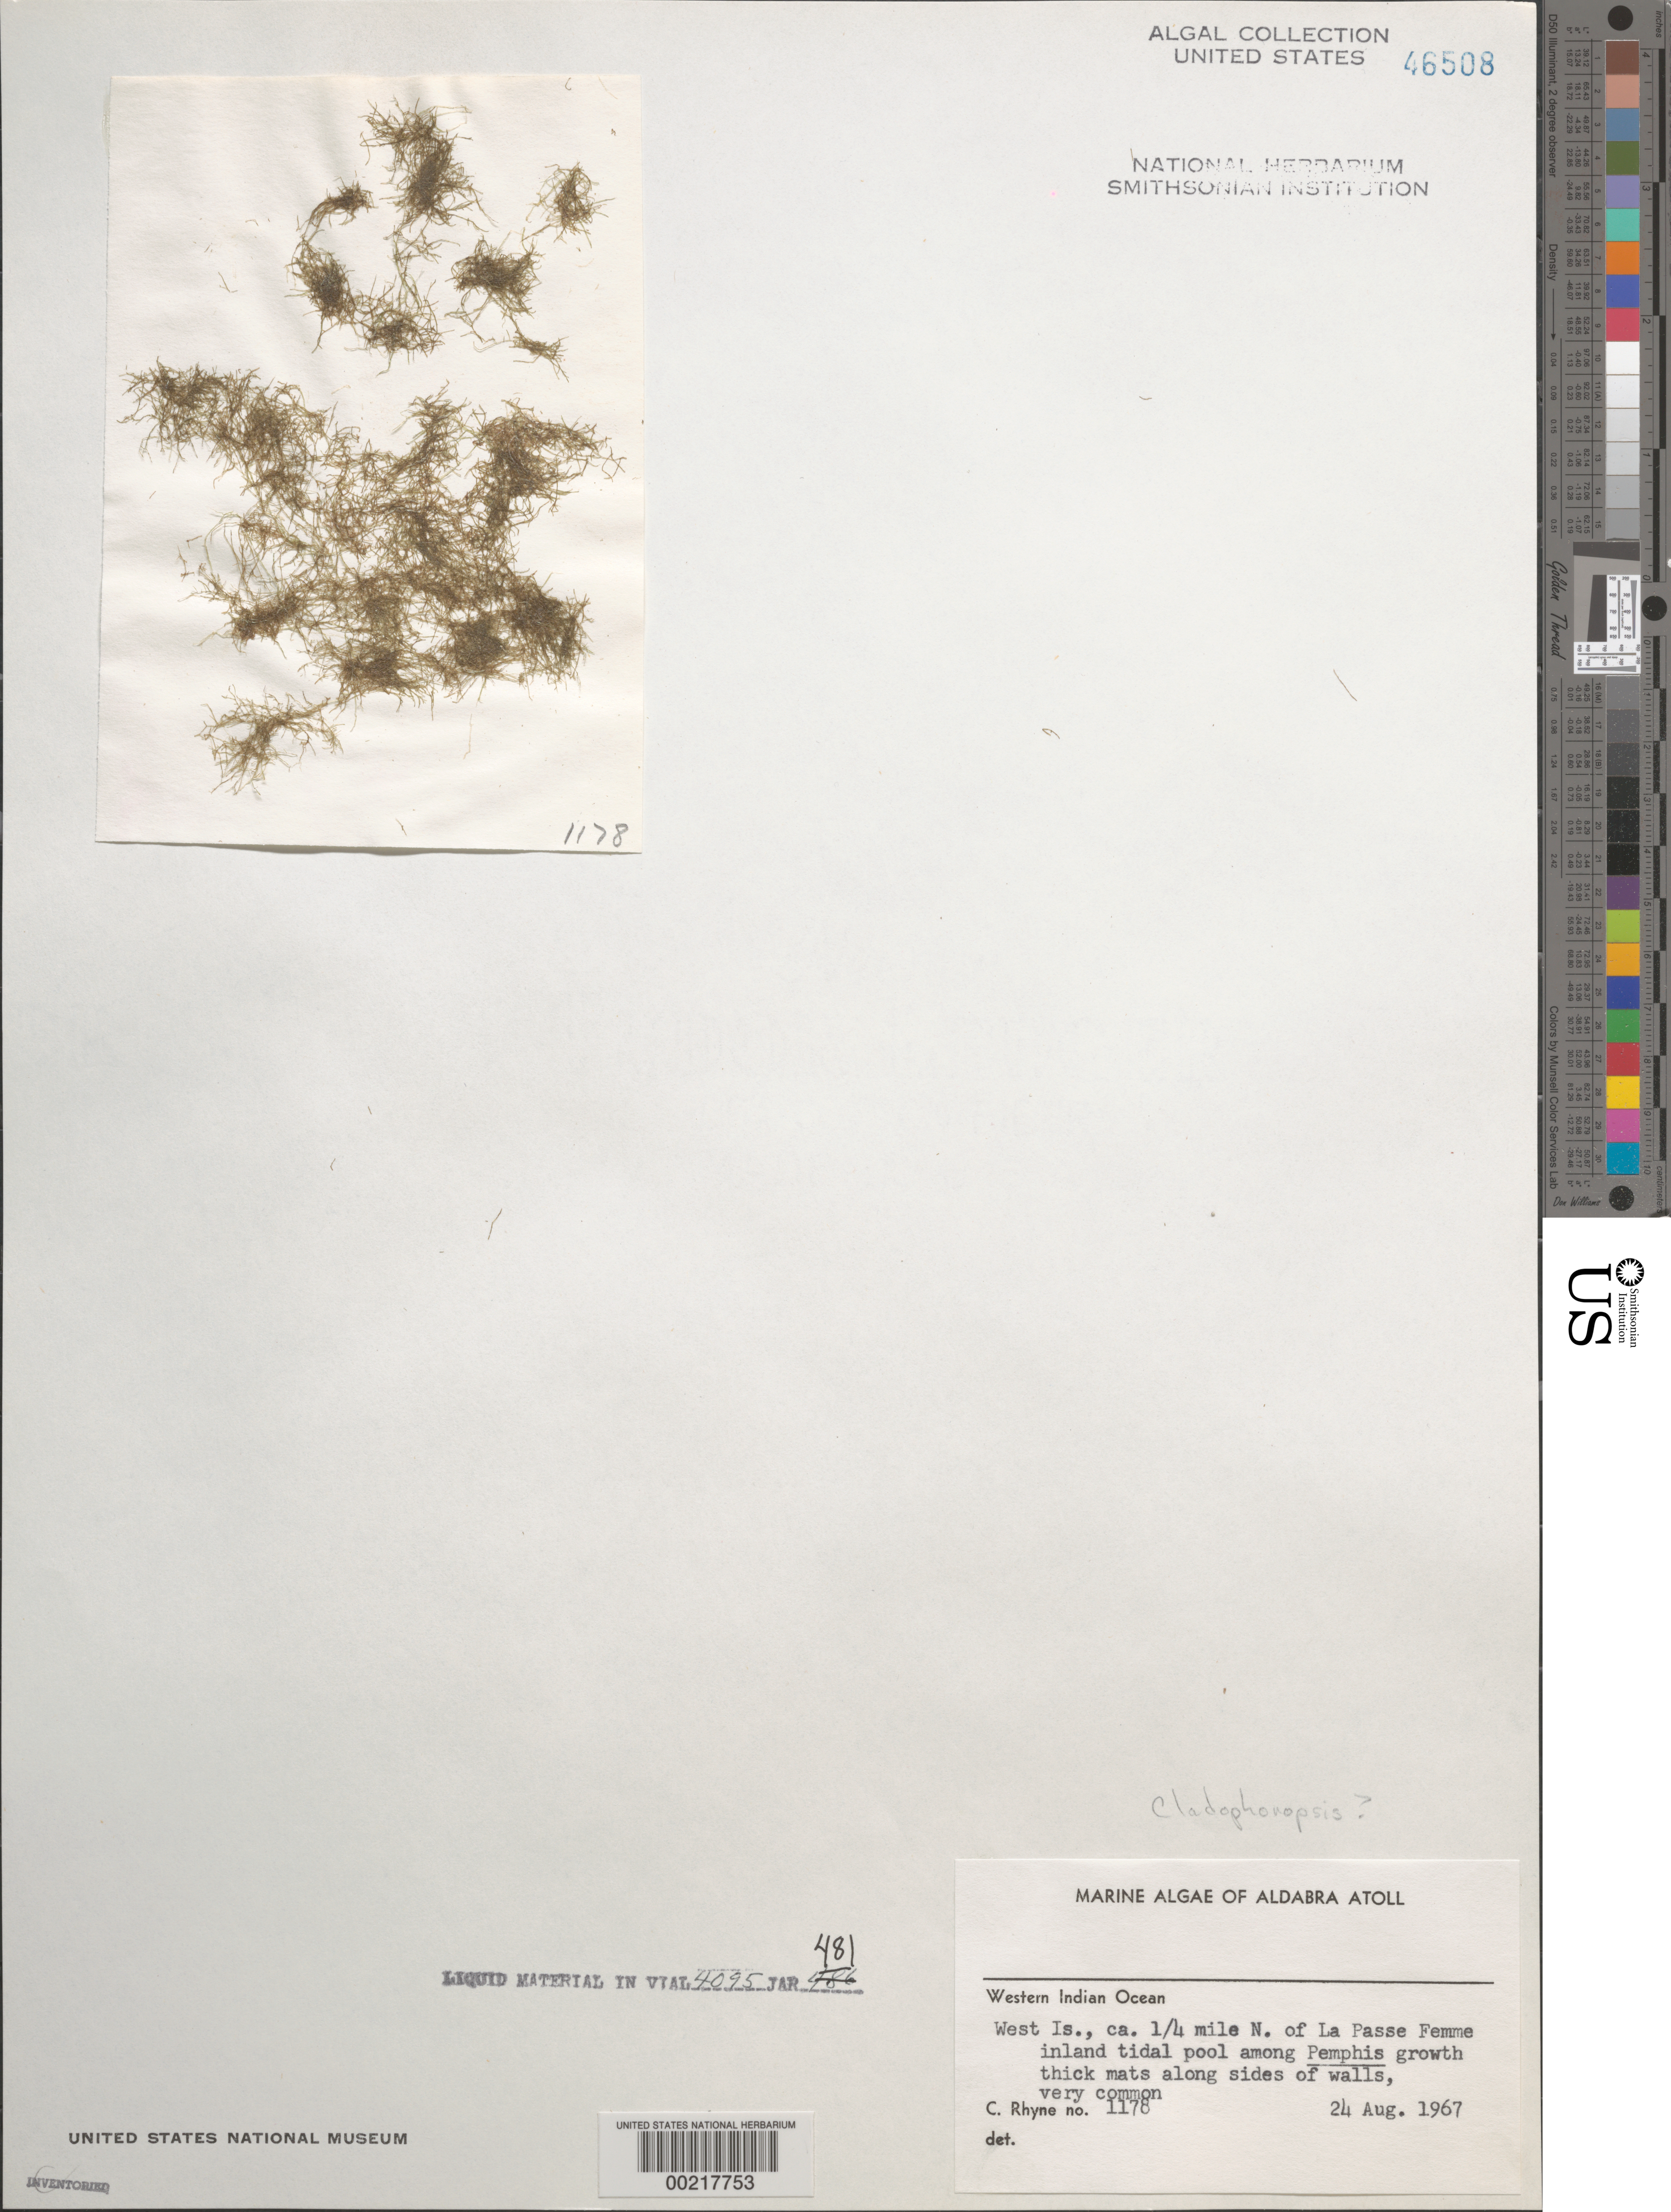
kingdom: Plantae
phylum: Chlorophyta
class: Ulvophyceae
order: Siphonocladales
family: Boodleaceae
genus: Cladophoropsis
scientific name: Cladophoropsis sp.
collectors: C. Rhyne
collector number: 1178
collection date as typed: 24 Aug 1967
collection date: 1967-08-24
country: Seychelles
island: Aldabra Atoll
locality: West Islet, Ca. 0.25 mile north of La Passe Femme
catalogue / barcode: US 46508